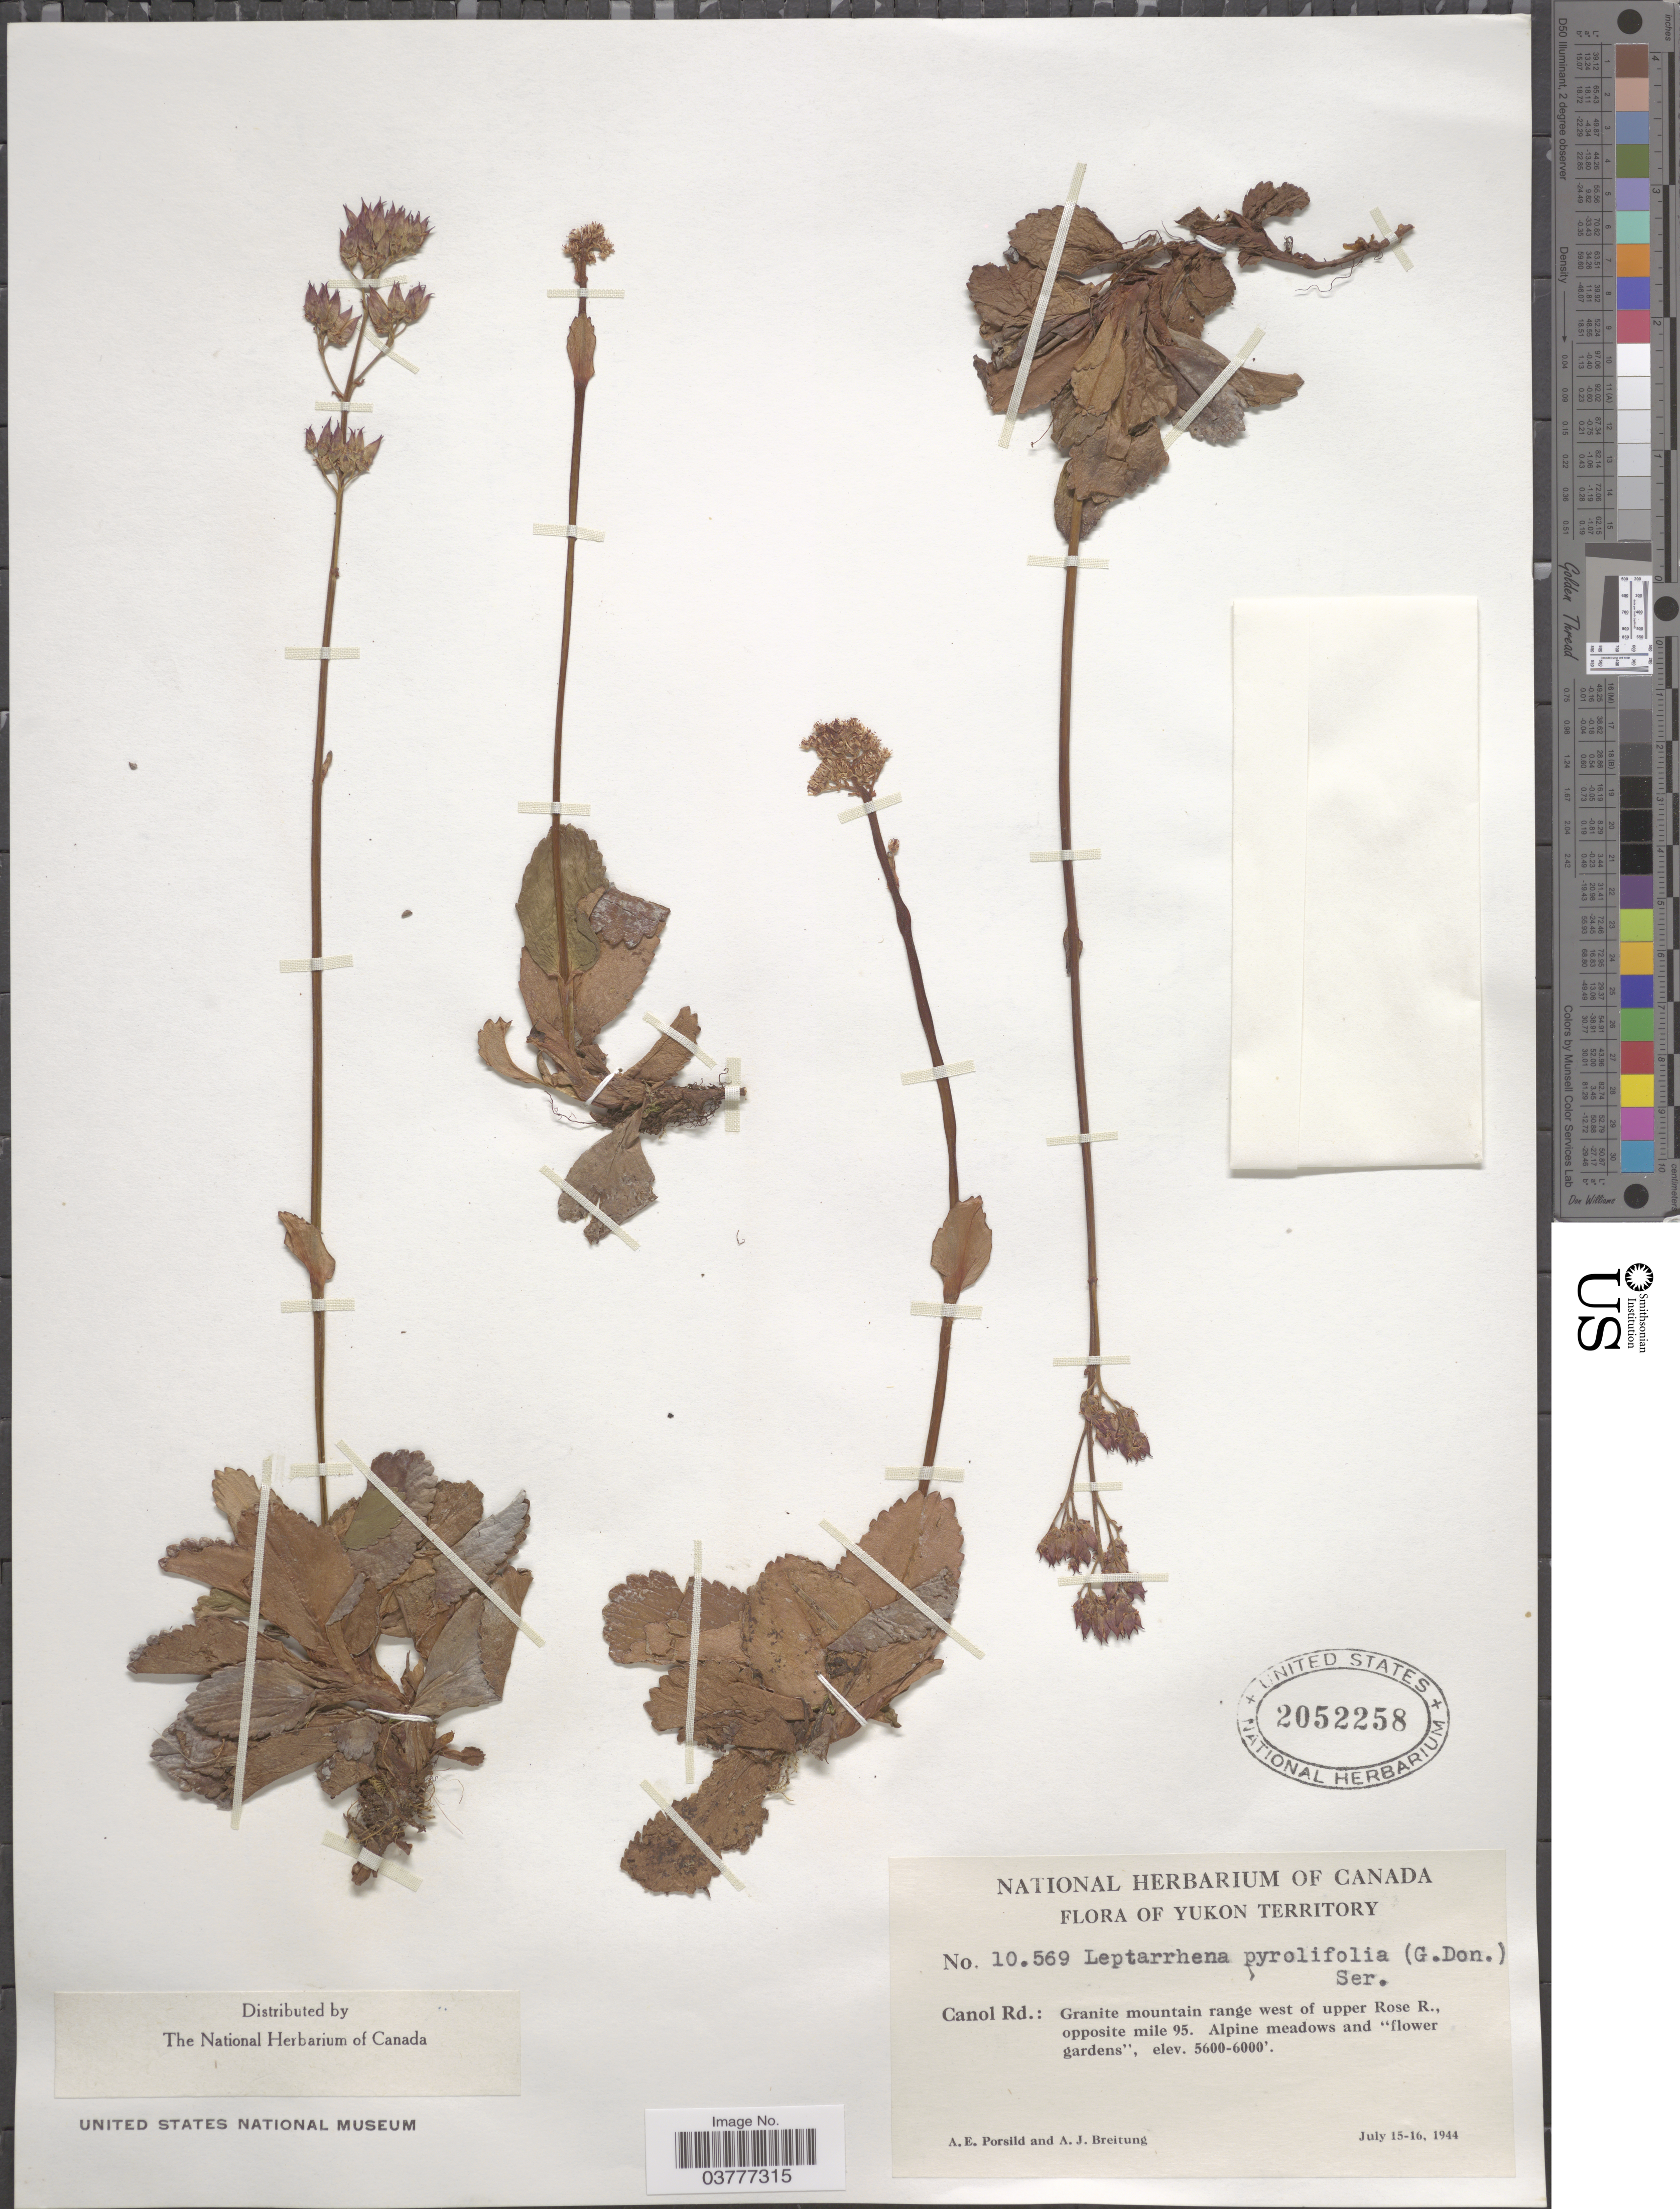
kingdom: Plantae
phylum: Tracheophyta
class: Magnoliopsida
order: Saxifragales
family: Saxifragaceae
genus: Leptarrhena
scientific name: Leptarrhena pyrolifolia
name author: (D. Don) Ser.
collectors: A. E. Porsild & A. Breitung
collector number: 10569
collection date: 1944-07-15/1944-07-16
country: Canada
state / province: Yukon Territory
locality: Canol Rd.: Granite mountain range west of upper Rose R., opposite mile 95.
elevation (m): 1707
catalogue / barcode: US 2052258